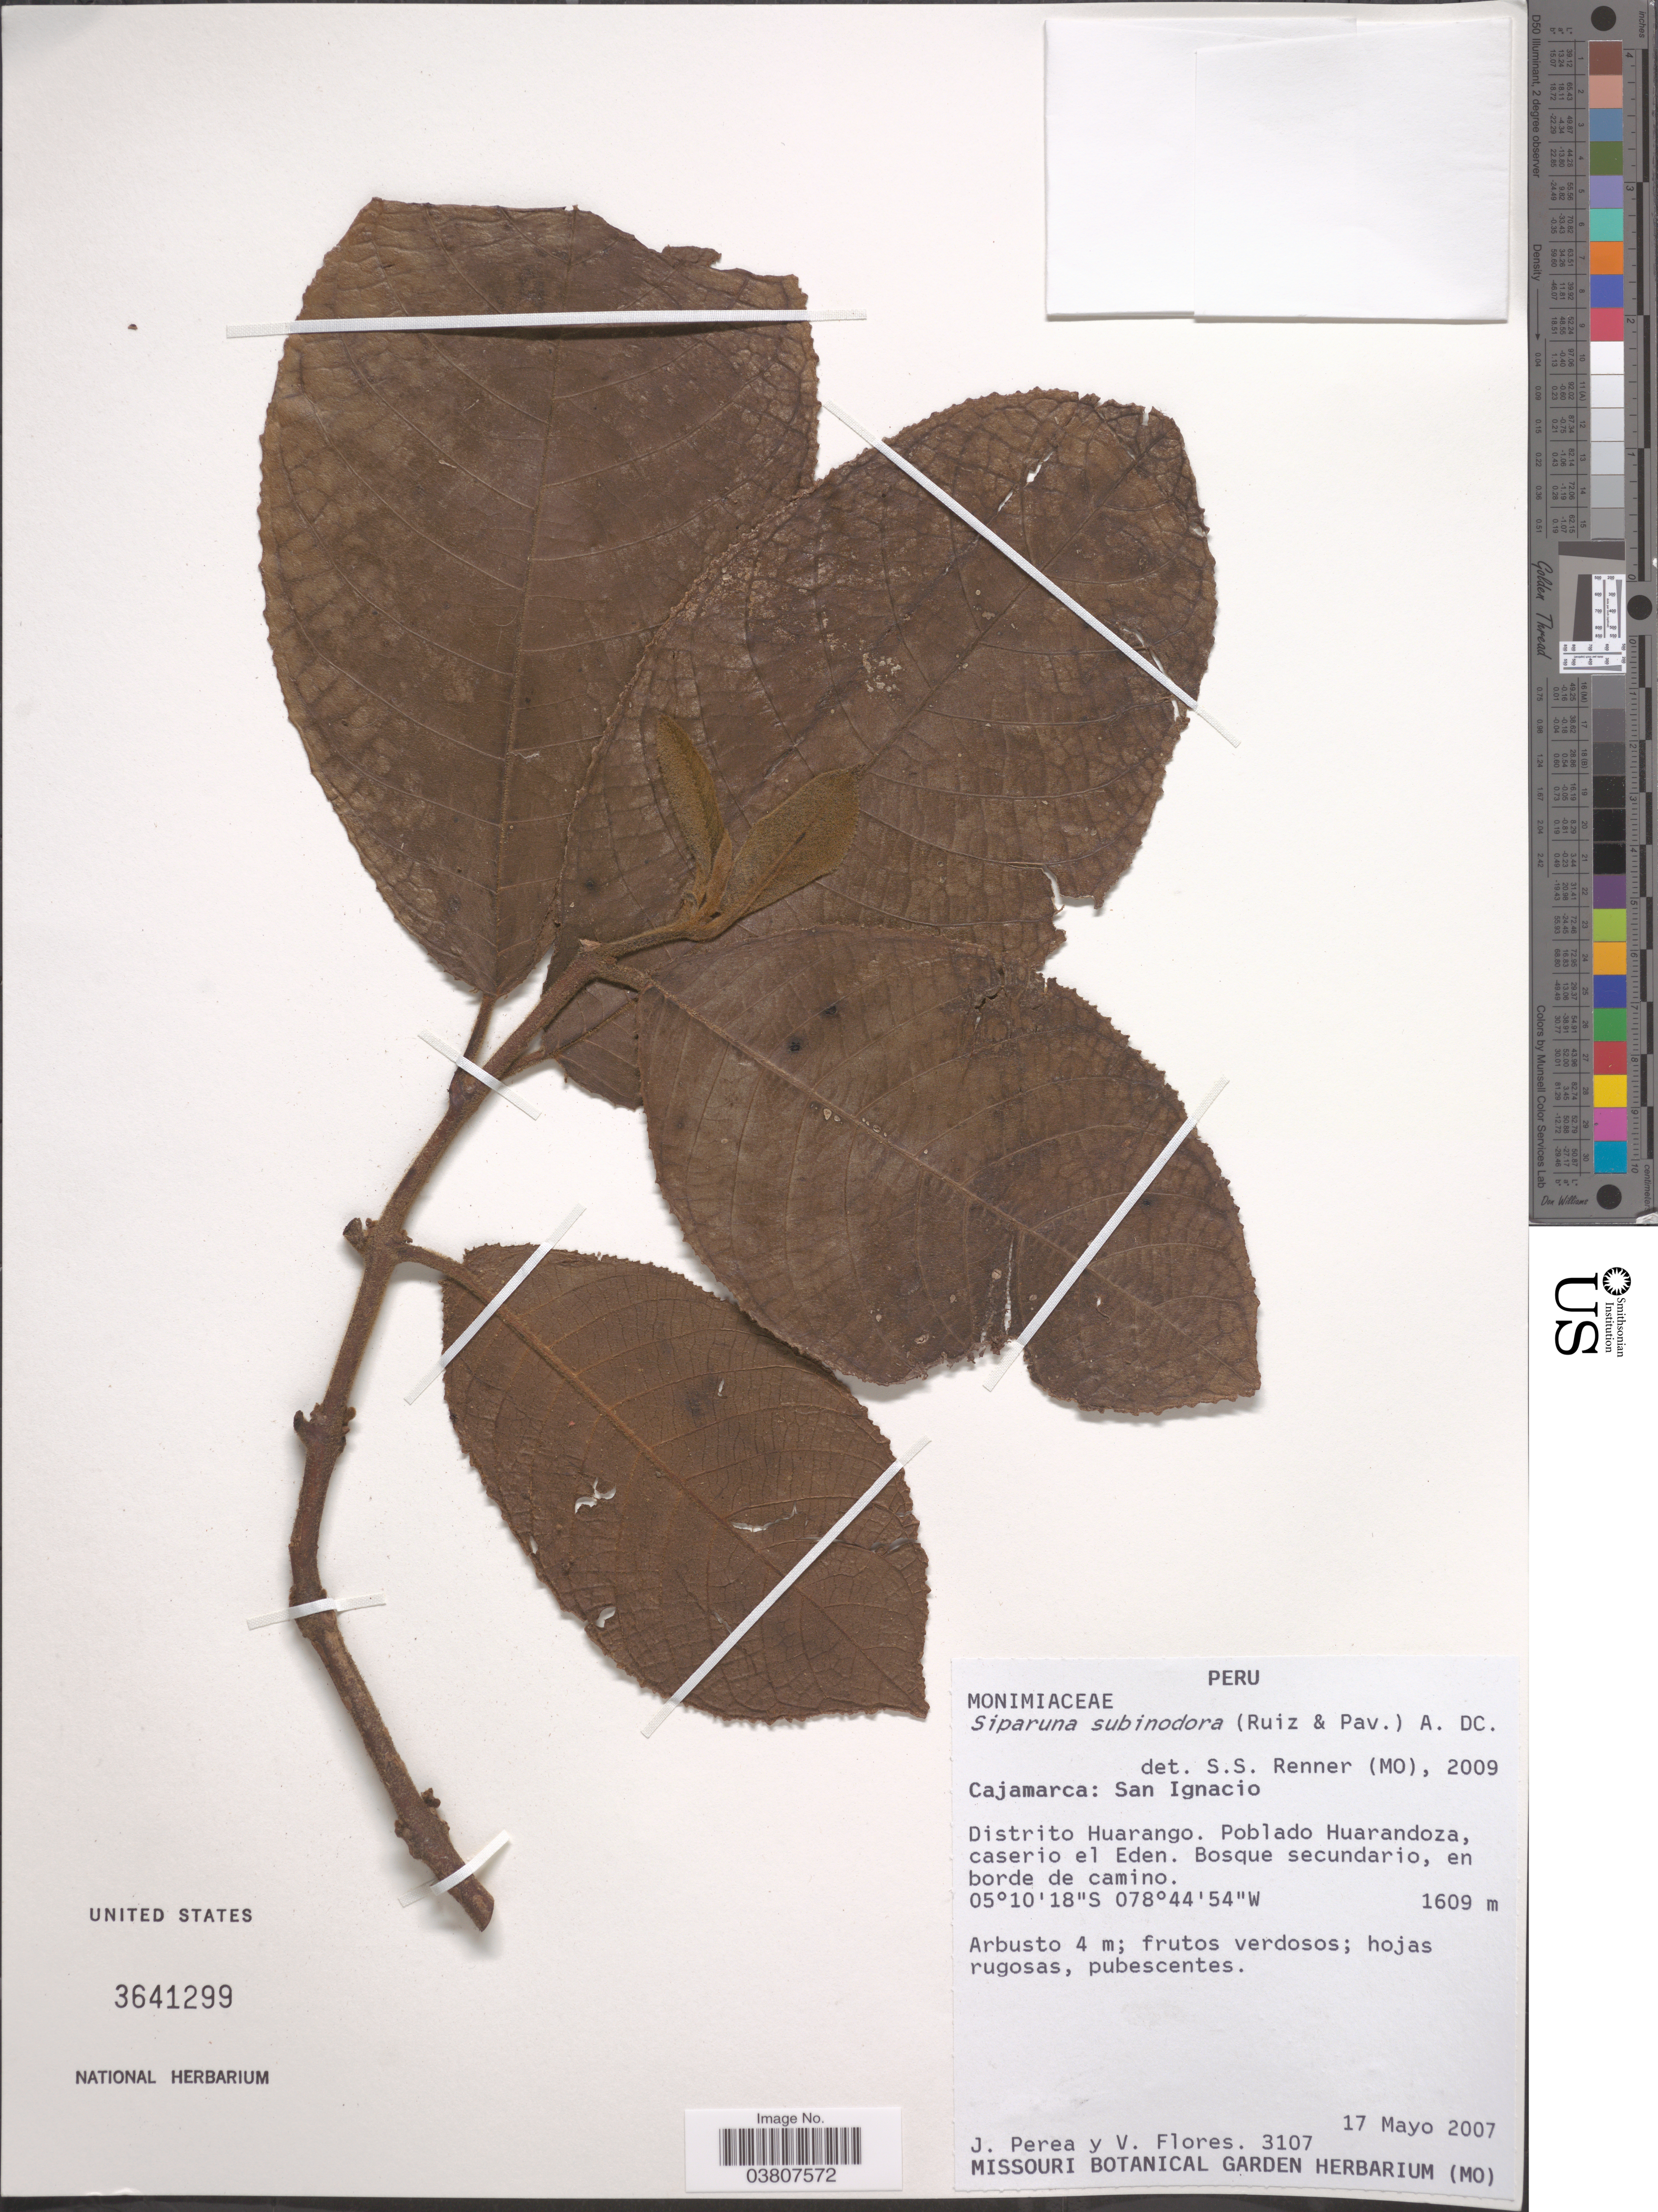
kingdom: Plantae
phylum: Tracheophyta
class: Magnoliopsida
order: Laurales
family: Siparunaceae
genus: Siparuna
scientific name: Siparuna subinodora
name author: (Ruiz & Pav.) A. DC.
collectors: J. Perea & V. Flores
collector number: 3107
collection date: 2007-05-17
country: Peru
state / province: Cajamarca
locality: San Ignacio. Distrito Huarango. Poblado Huarandoza, caserio el Eden. En borde de camino.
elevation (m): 1609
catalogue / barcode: US 3641299